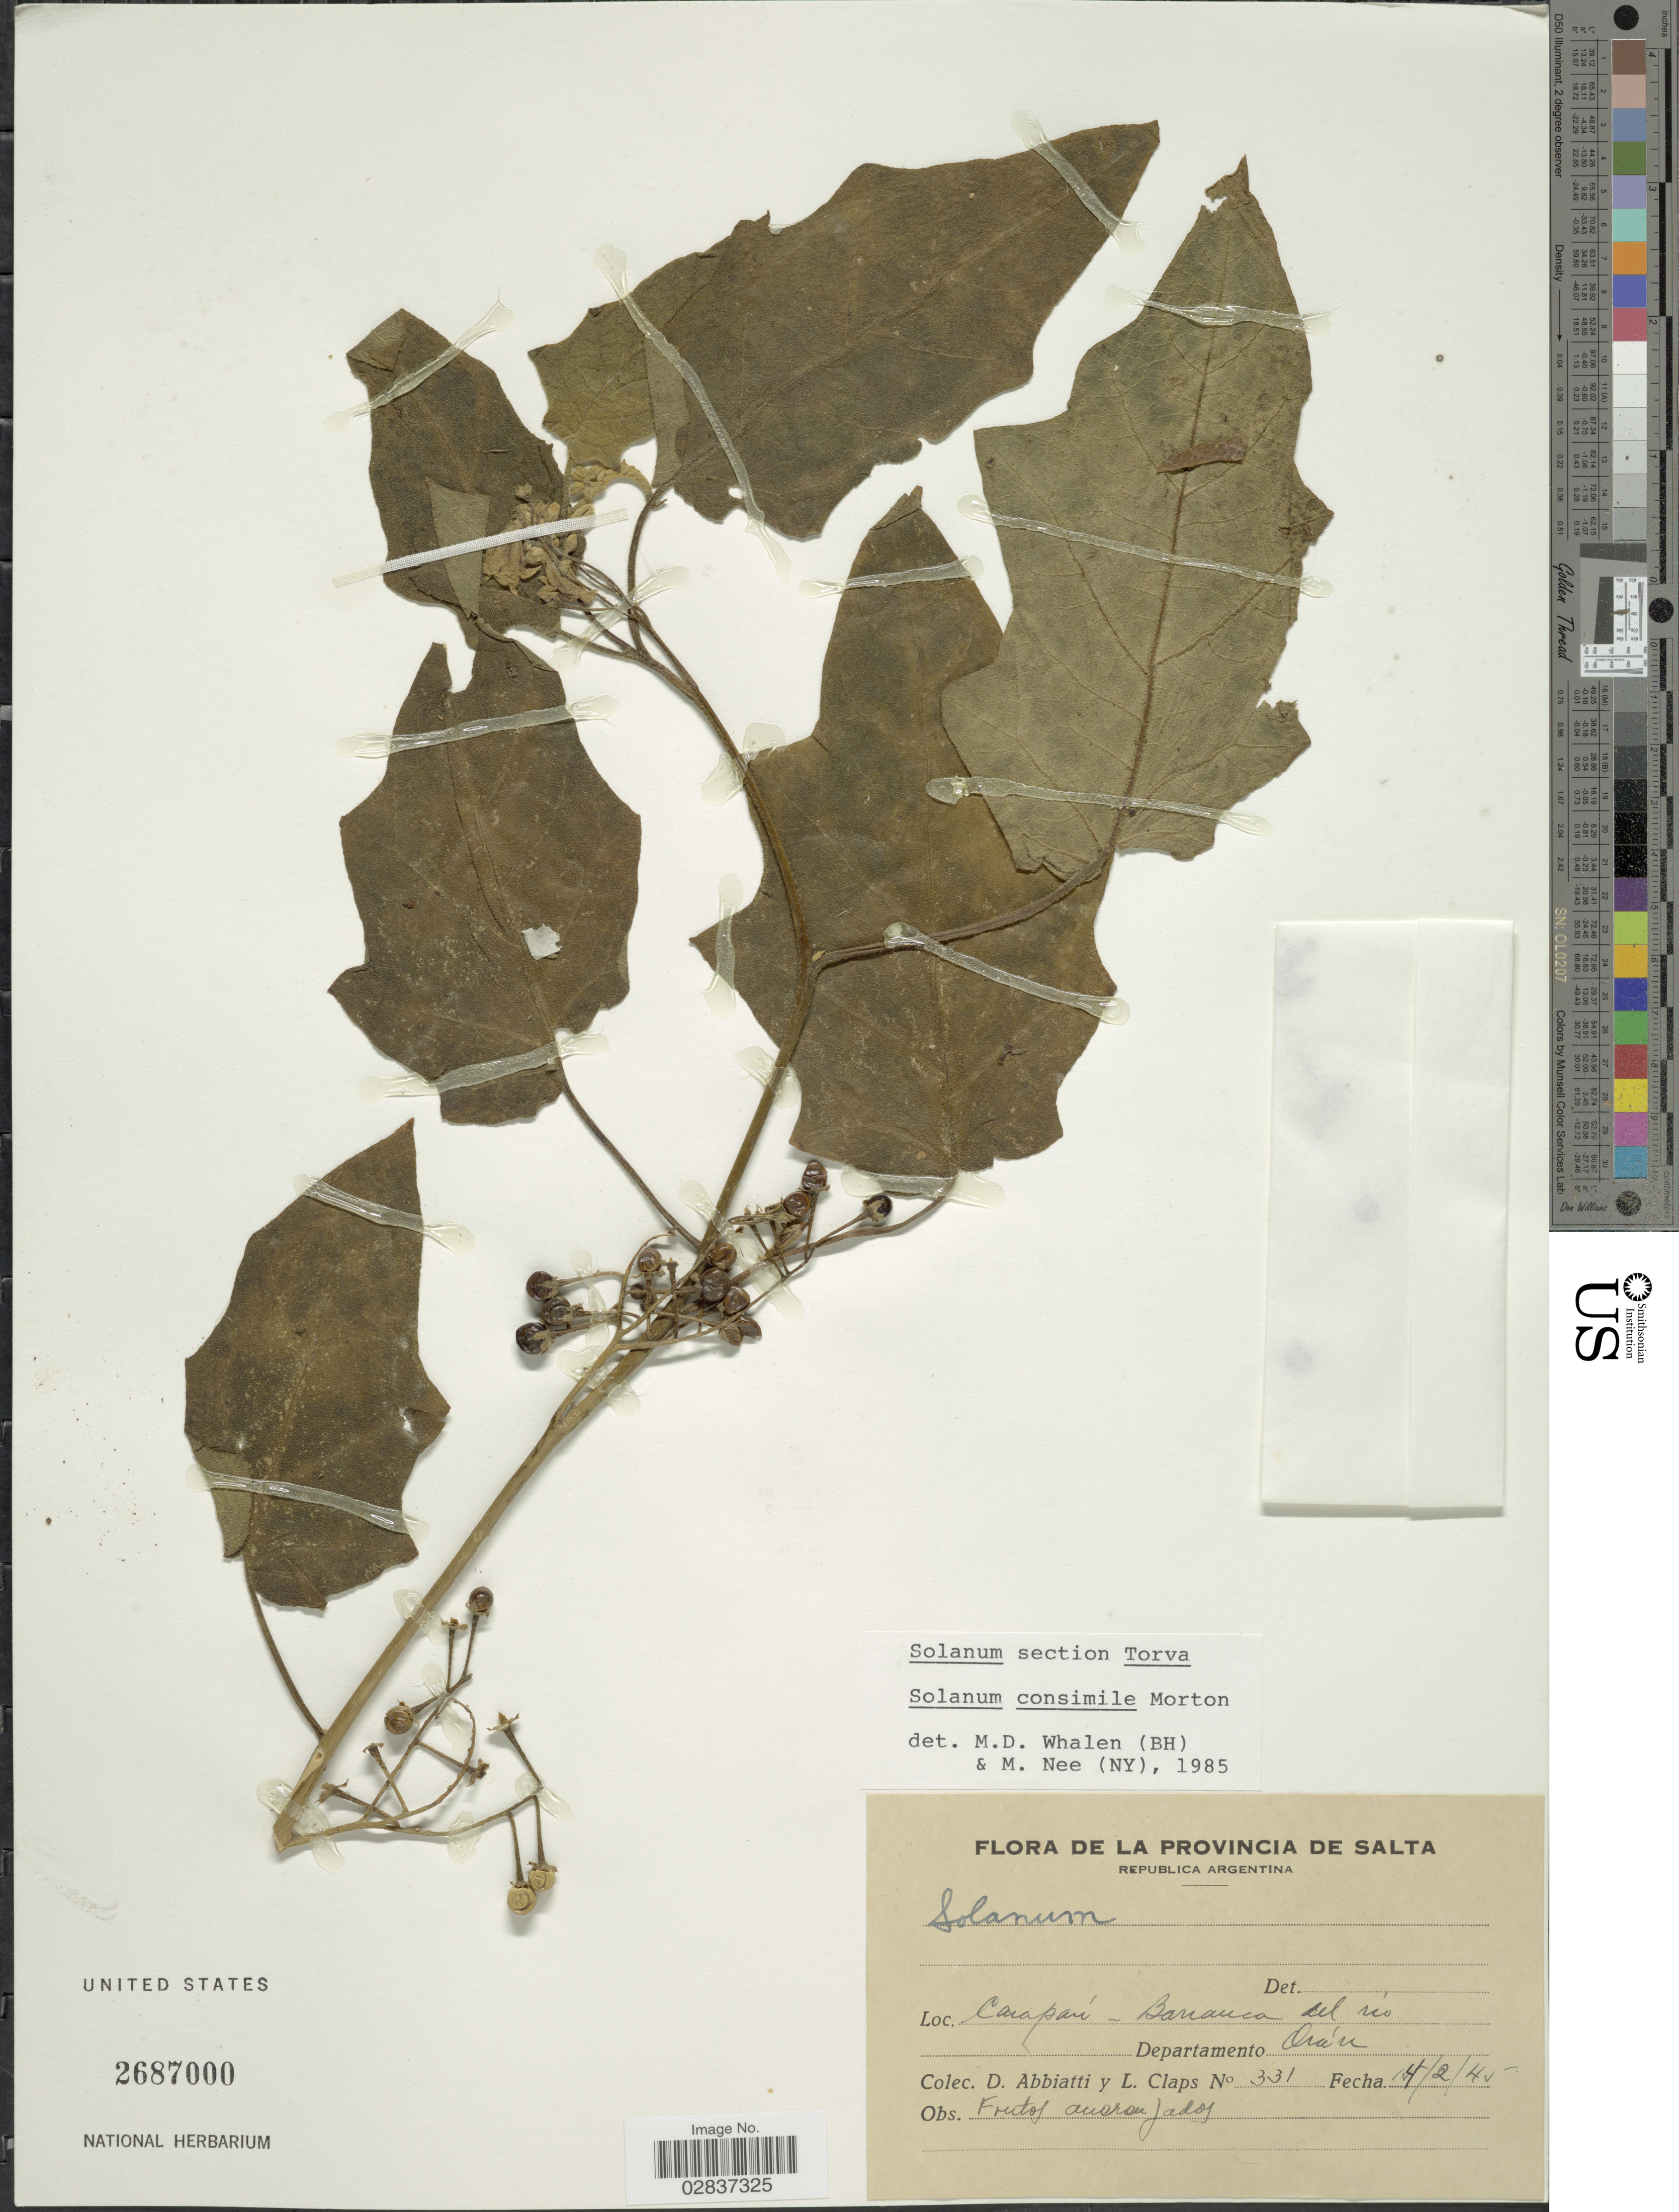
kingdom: Plantae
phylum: Tracheophyta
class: Magnoliopsida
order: Solanales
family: Solanaceae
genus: Solanum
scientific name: Solanum consimile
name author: C.V. Morton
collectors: D. Abbiatti & L. Claps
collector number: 331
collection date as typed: Transcribed d/m/y: 4/2/45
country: Argentina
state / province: Salta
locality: La Provincia de Salta, Carapan - Bananca del rio, Departamento Orán.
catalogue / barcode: US 2687000